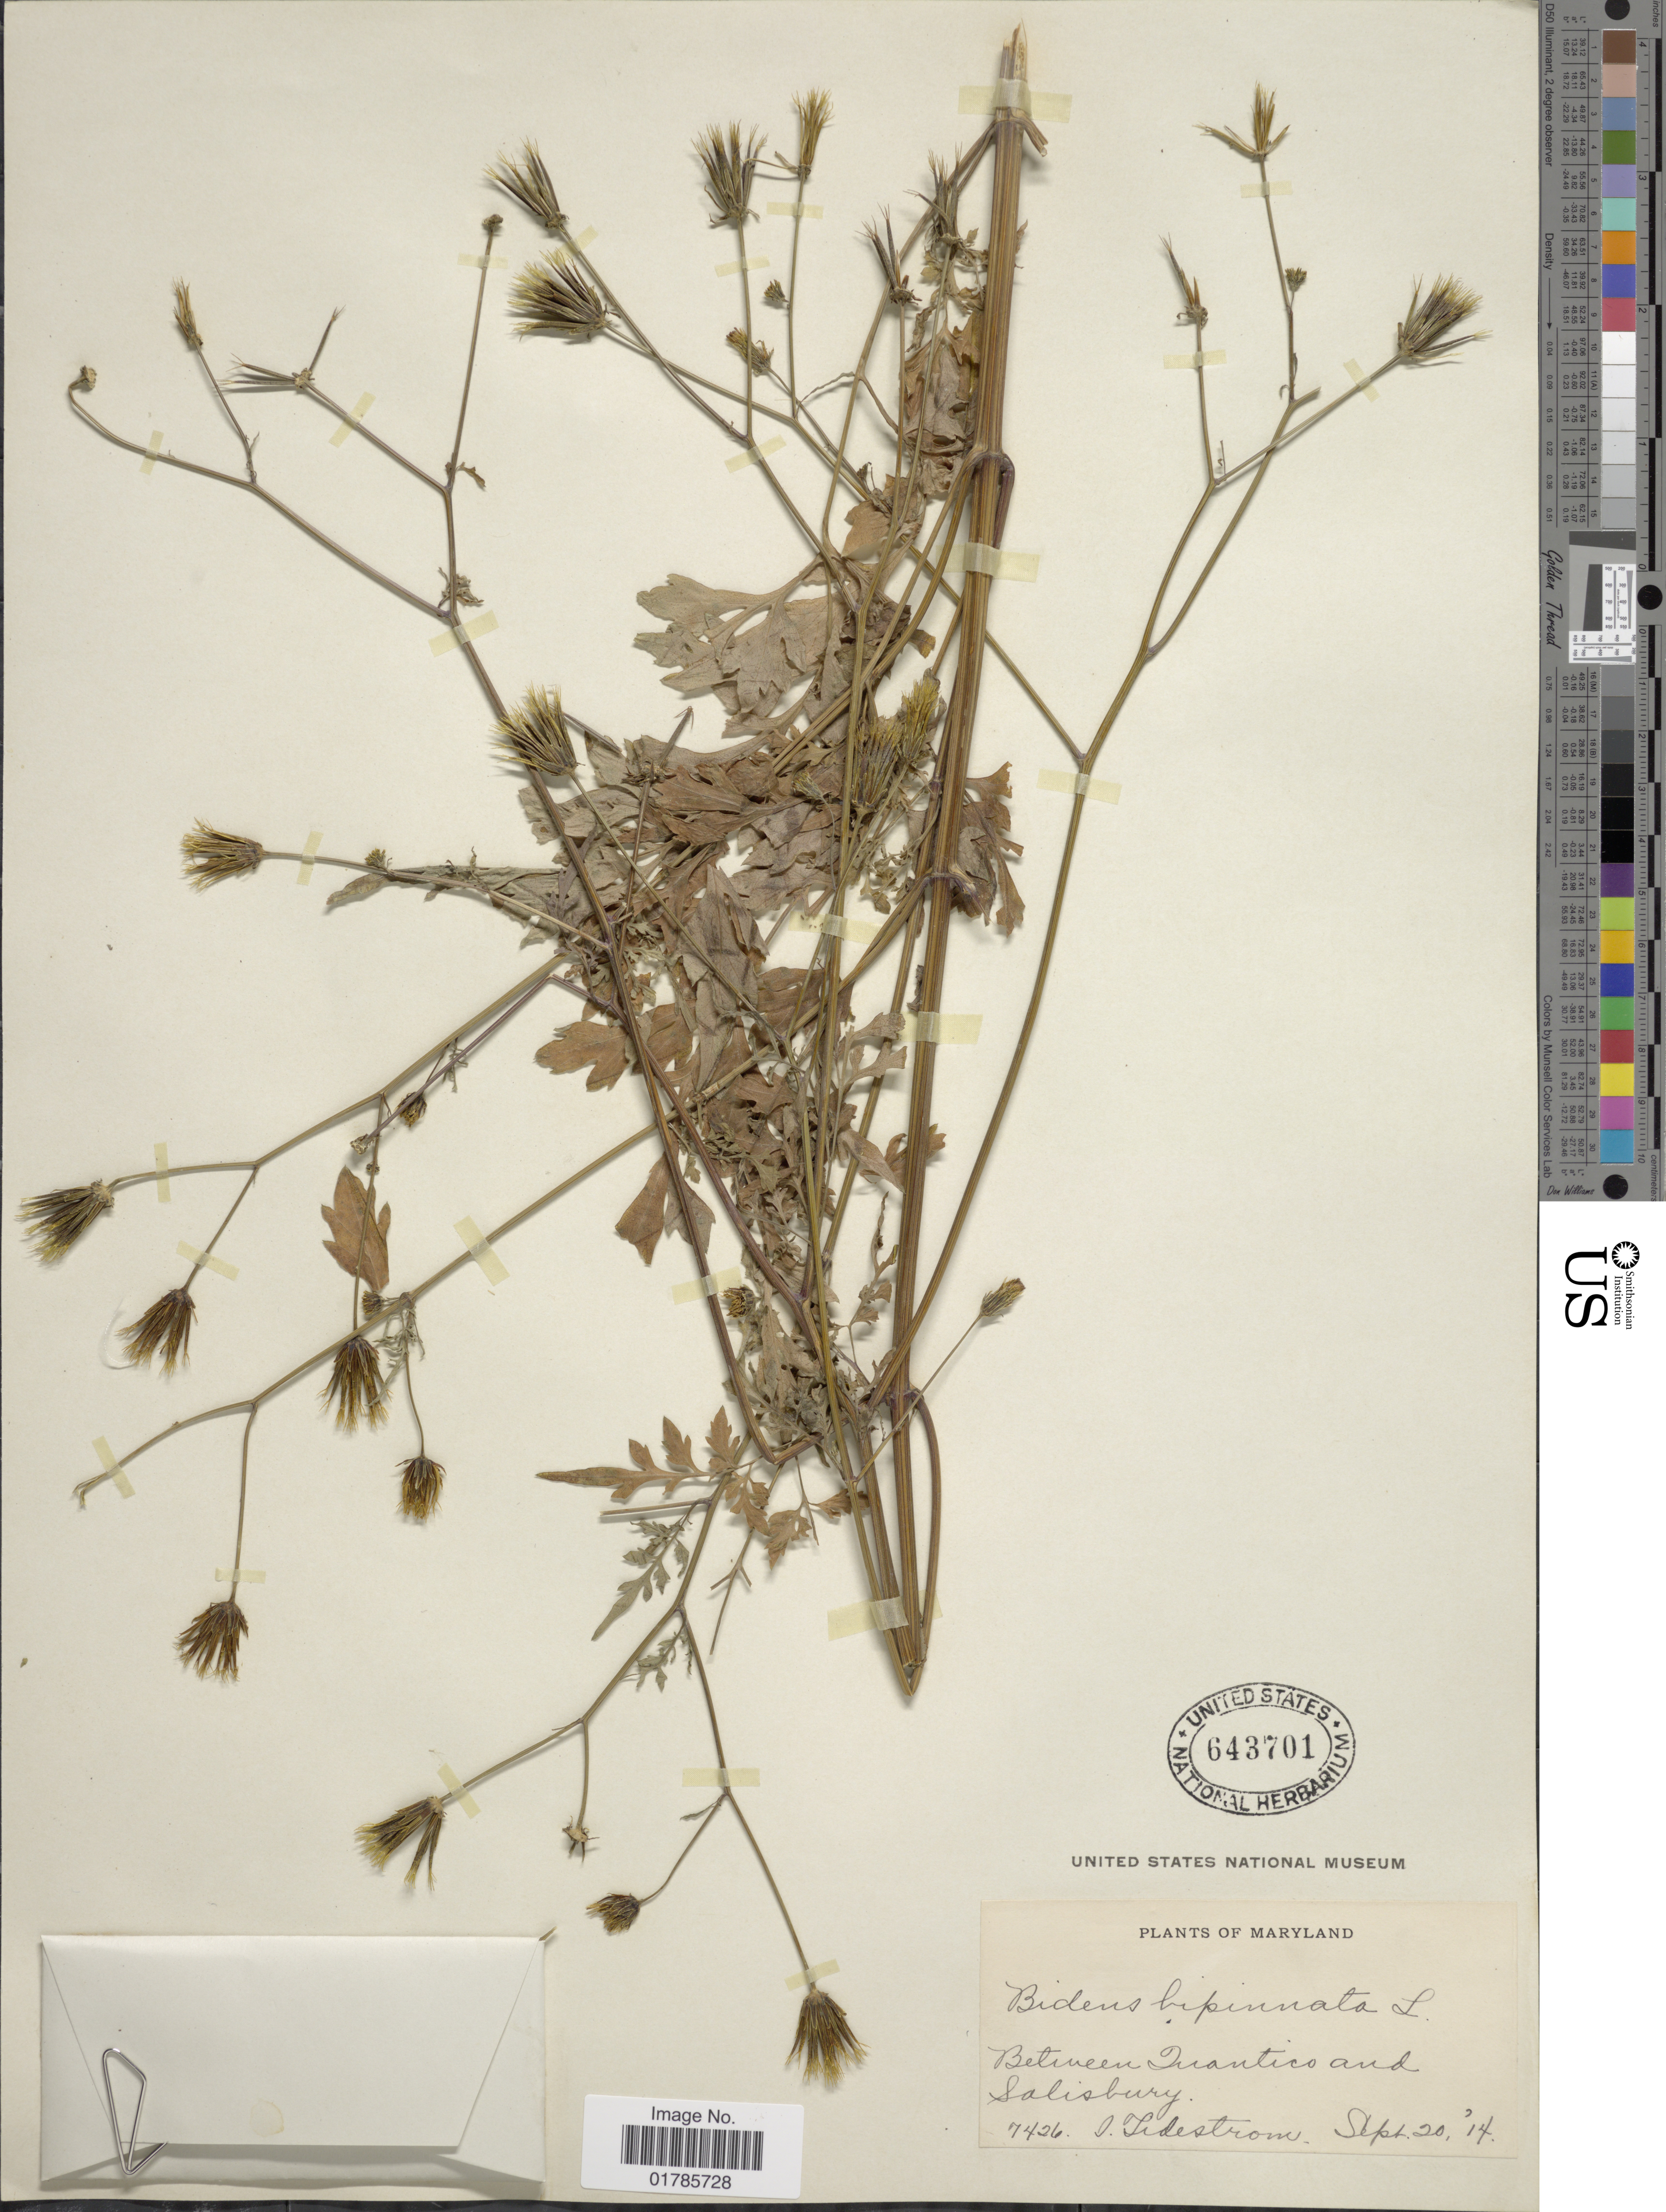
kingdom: Plantae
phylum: Tracheophyta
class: Magnoliopsida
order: Asterales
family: Asteraceae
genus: Bidens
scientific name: Bidens bipinnata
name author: L.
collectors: I. F. Tidestrom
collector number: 7426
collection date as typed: Transcribed d/m/y: 20/9/14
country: United States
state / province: Maryland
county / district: Wicomico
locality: Between Quantico and Salisbury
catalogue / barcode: US 643701